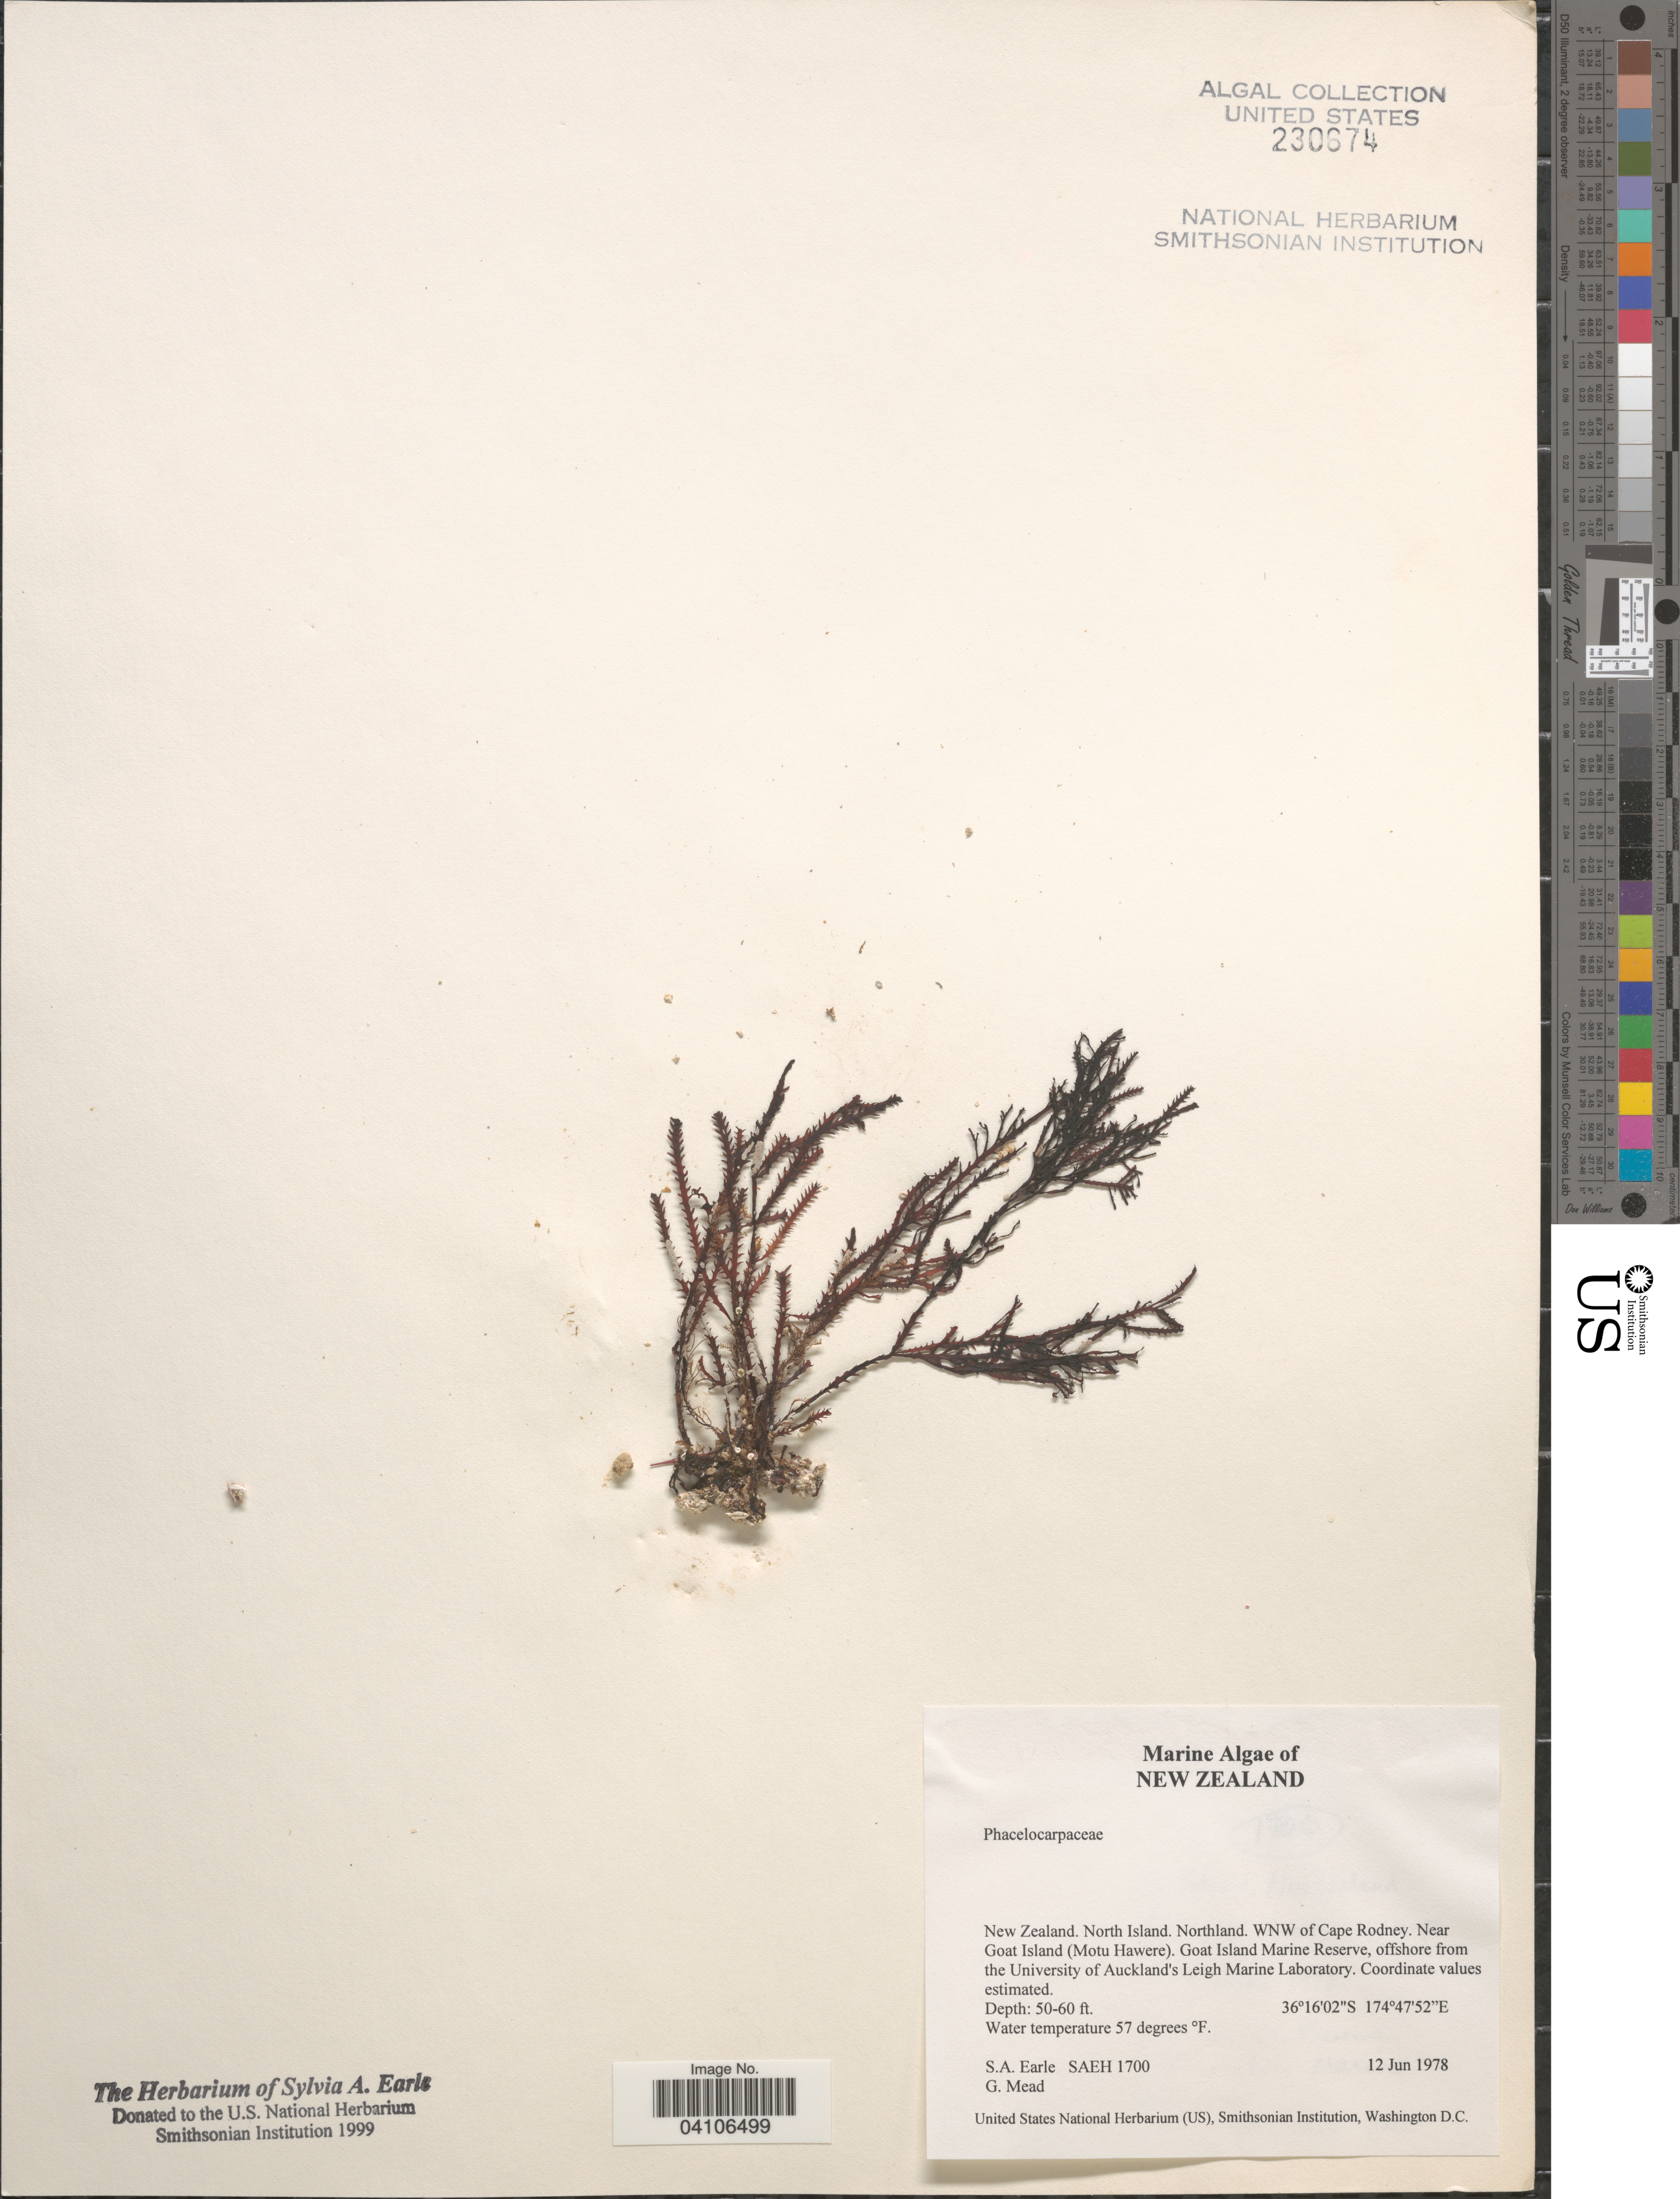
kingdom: Plantae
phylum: Rhodophyta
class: Florideophyceae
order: Gigartinales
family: Phacelocarpaceae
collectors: S. A. Earle & G. Mead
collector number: SAEH1700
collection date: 1978-06-12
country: New Zealand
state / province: Northland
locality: North Island. WNW of Cape Rodney. Near Goat Island (Motu Hawere). Goat Island Marine Reserve, offshore from the University of Auckland's Leigh Marine Laboratory.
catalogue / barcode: US 230674